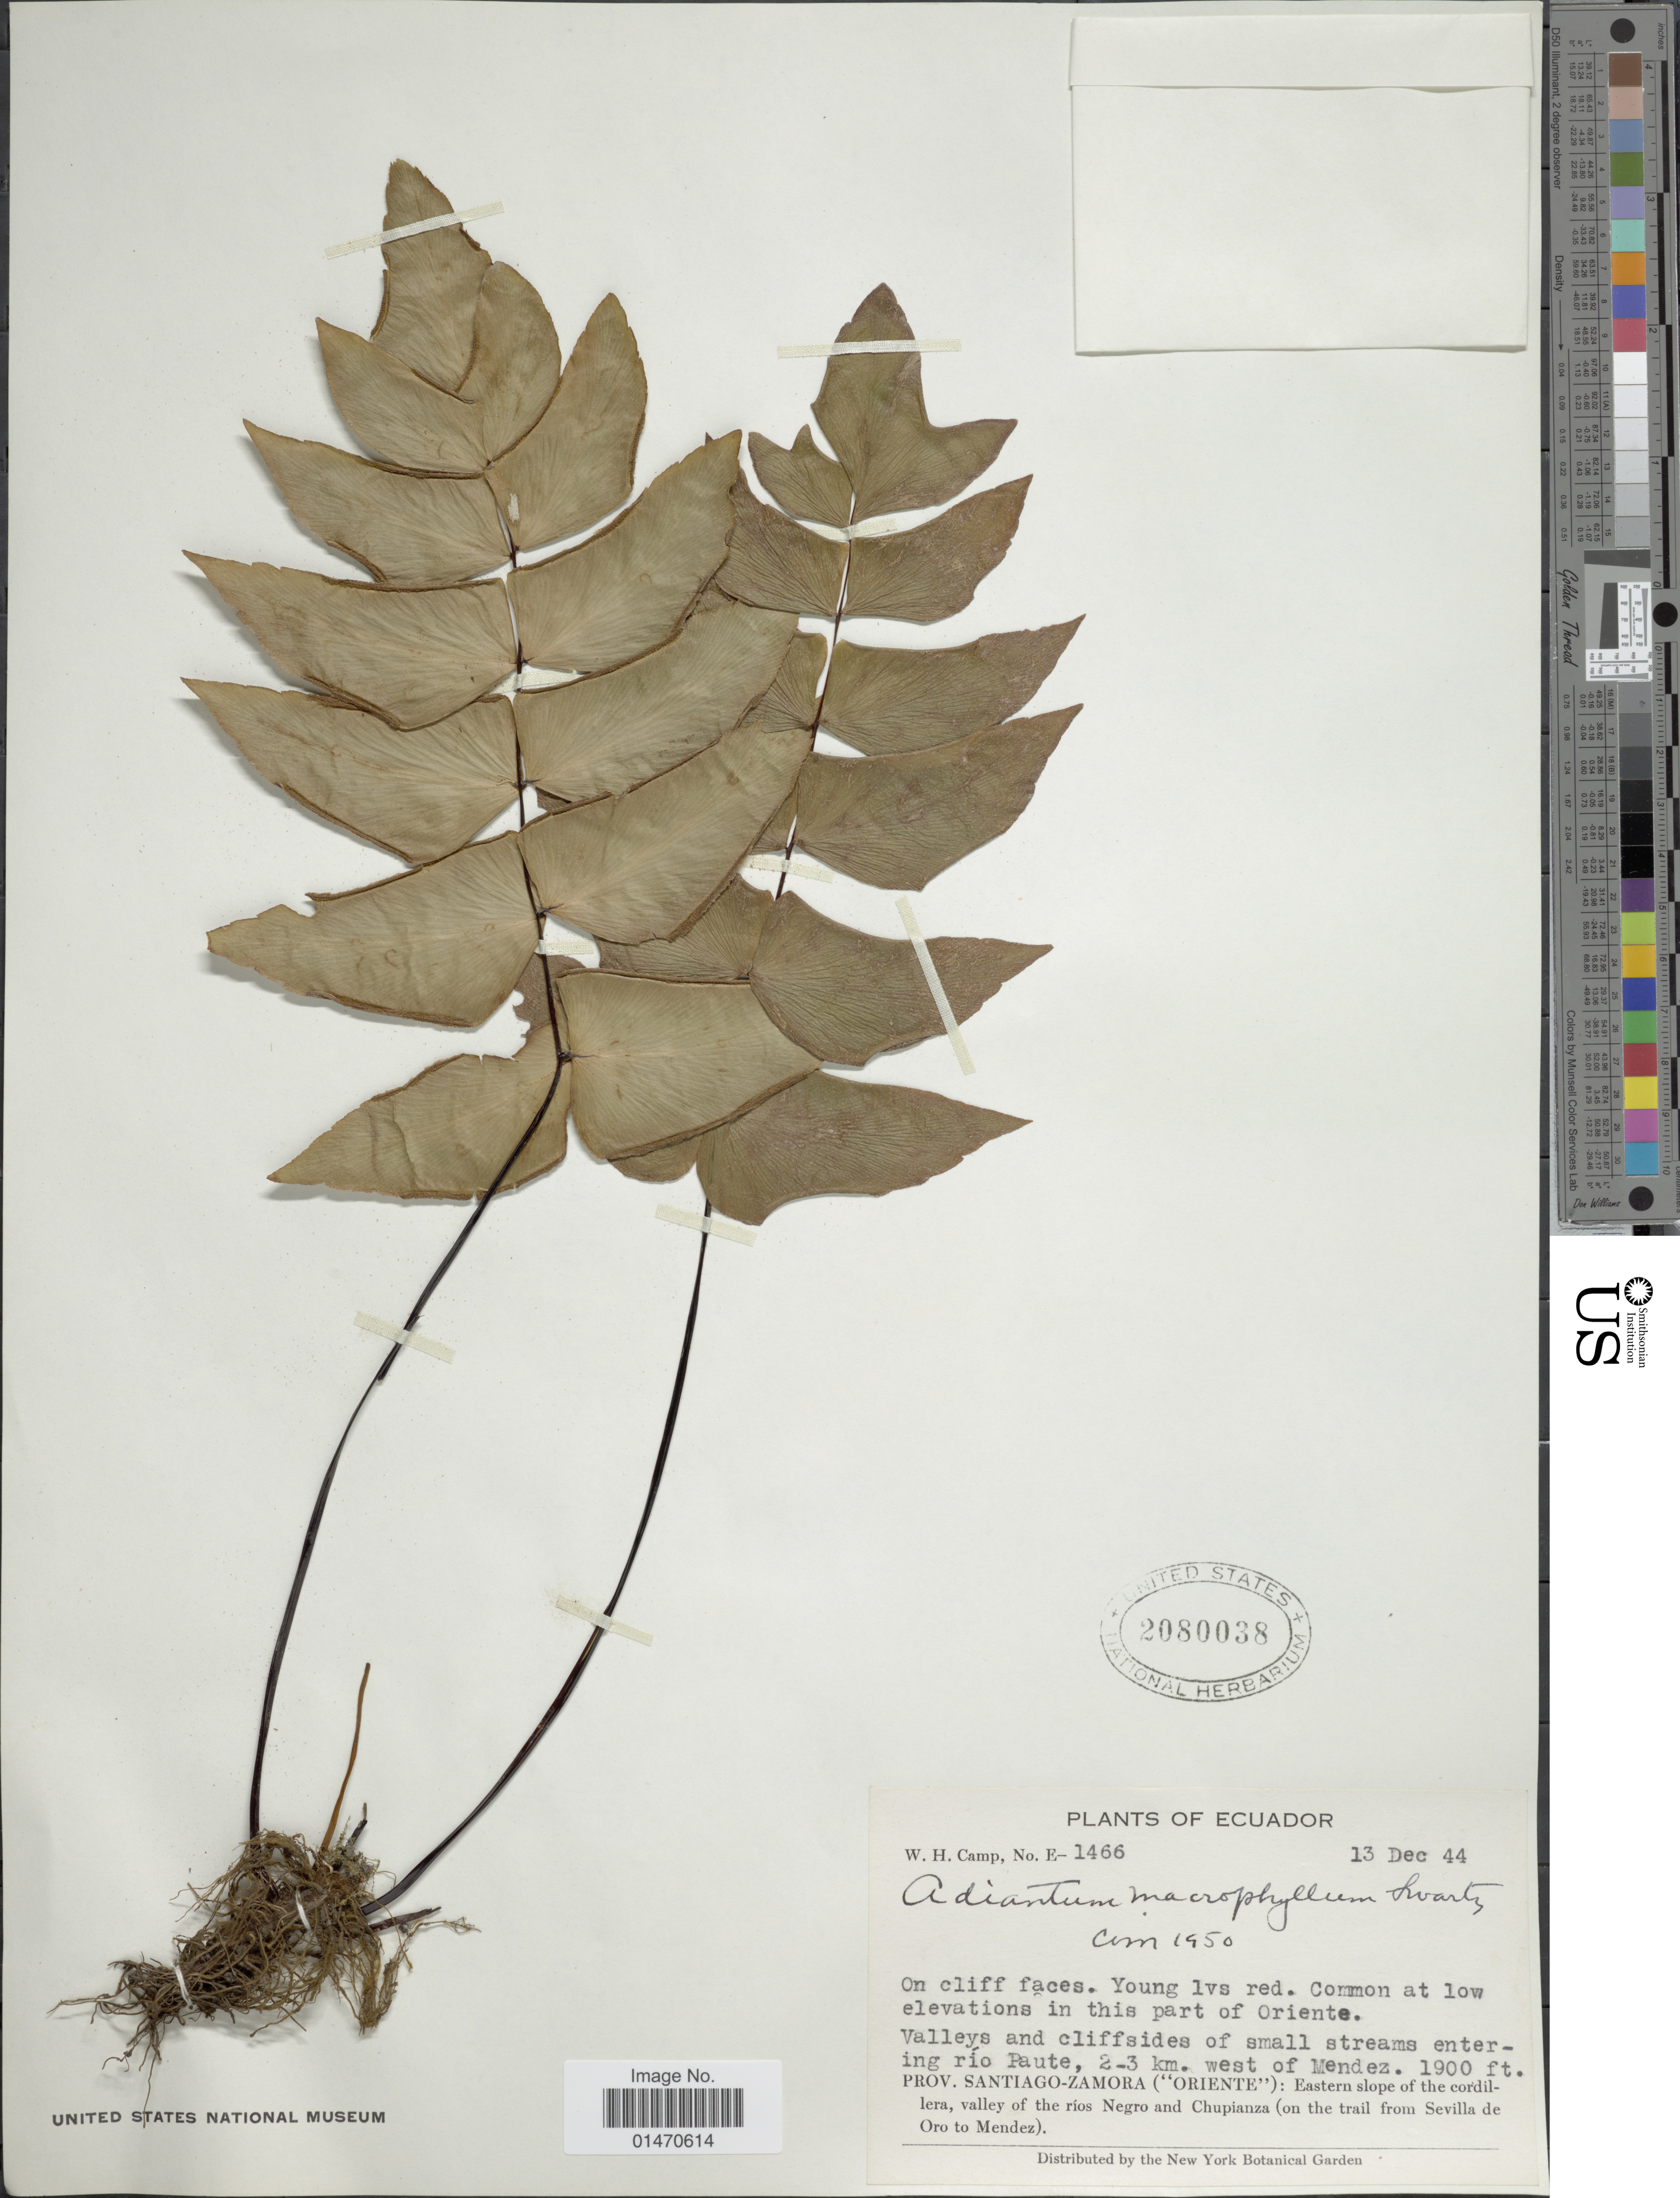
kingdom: Plantae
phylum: Tracheophyta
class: Polypodiopsida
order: Polypodiales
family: Pteridaceae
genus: Adiantum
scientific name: Adiantum macrophyllum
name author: Sw.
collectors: W. H. Camp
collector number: E-1466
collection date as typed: Transcribed d/m/y: 13/12/44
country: Ecuador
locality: Small streams entering Rio Paute, 2-3 km west of Mendez, prov. Santiago-Zamora(Oriente): Eastern slope of cordillera, valley of the rios Negro and Chupianza(on the trail from Sevilla de Oro to Mendez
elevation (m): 579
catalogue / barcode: US 2080038